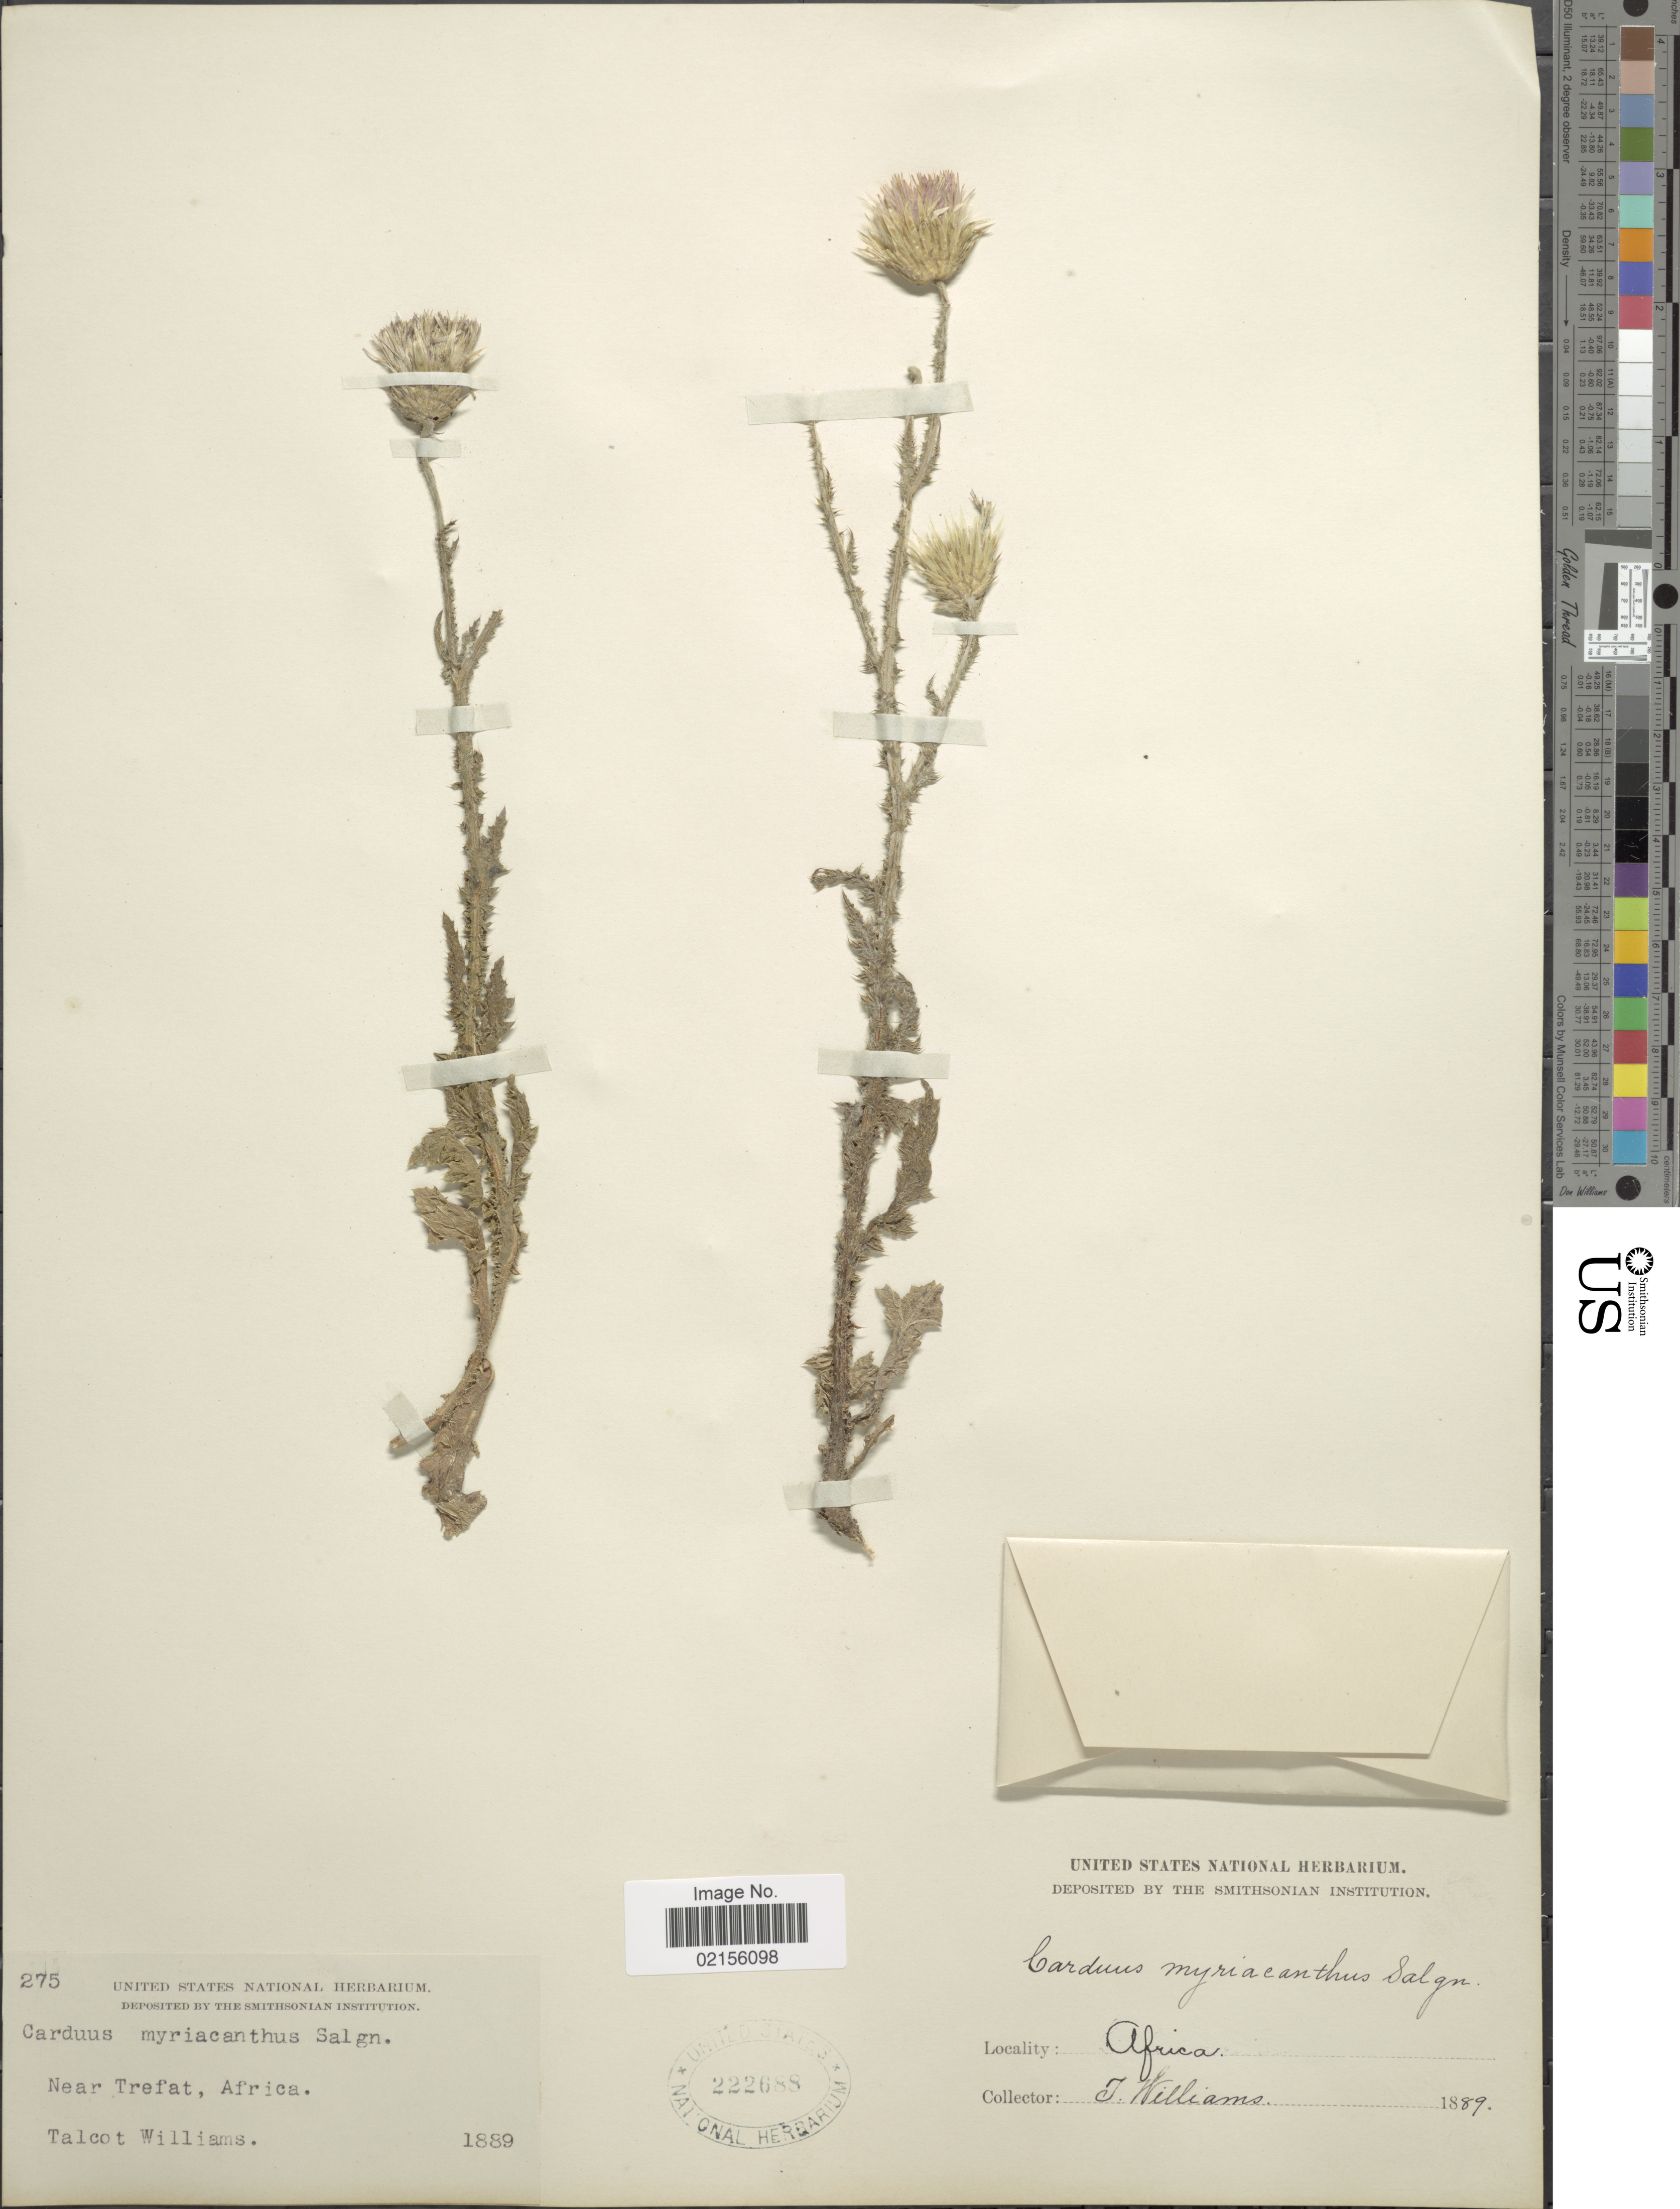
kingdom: Plantae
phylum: Tracheophyta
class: Magnoliopsida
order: Asterales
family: Asteraceae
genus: Carduus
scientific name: Carduus myriacanthus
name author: Salzm. ex DC.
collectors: T. Williams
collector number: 275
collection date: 1889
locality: Near Trefat, Africa [Morocco?]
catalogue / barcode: US 222688